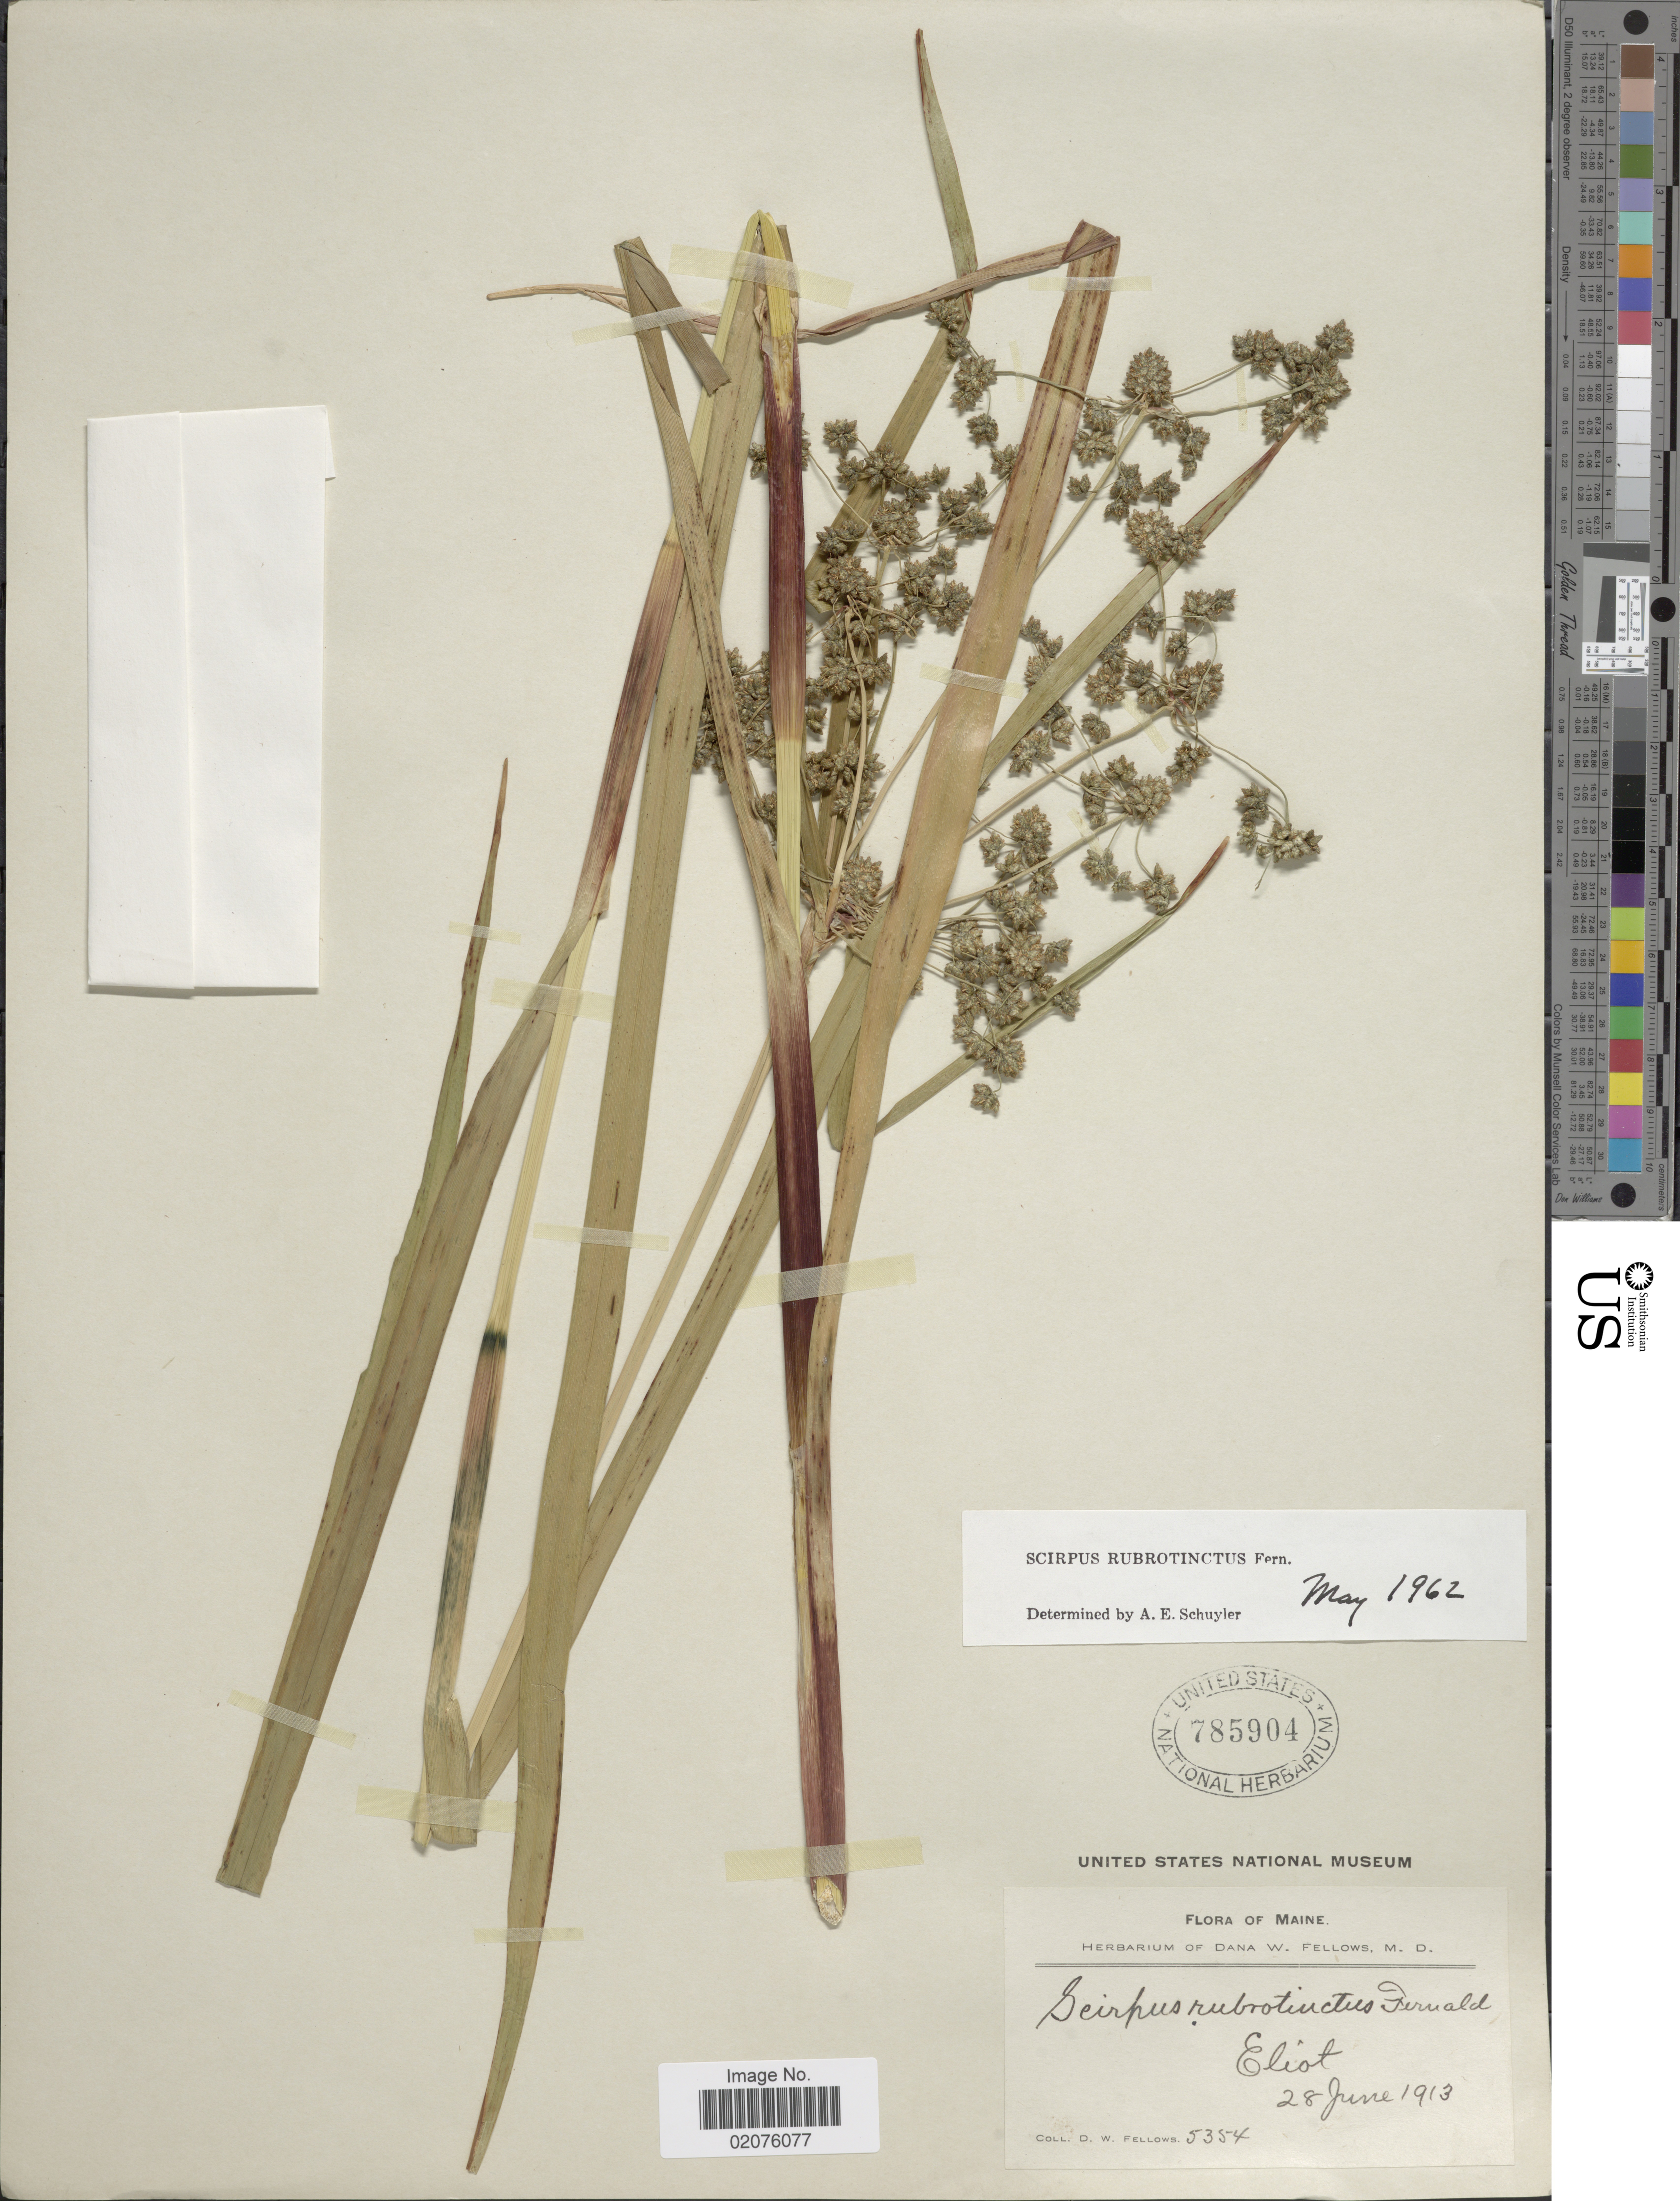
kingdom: Plantae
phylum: Tracheophyta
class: Liliopsida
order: Poales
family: Cyperaceae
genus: Scirpus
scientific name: Scirpus microcarpus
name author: J. Presl & C. Presl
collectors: D. W. Fellows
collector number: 5354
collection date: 1913-06-28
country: United States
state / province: Maine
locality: Eliot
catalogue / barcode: US 785904